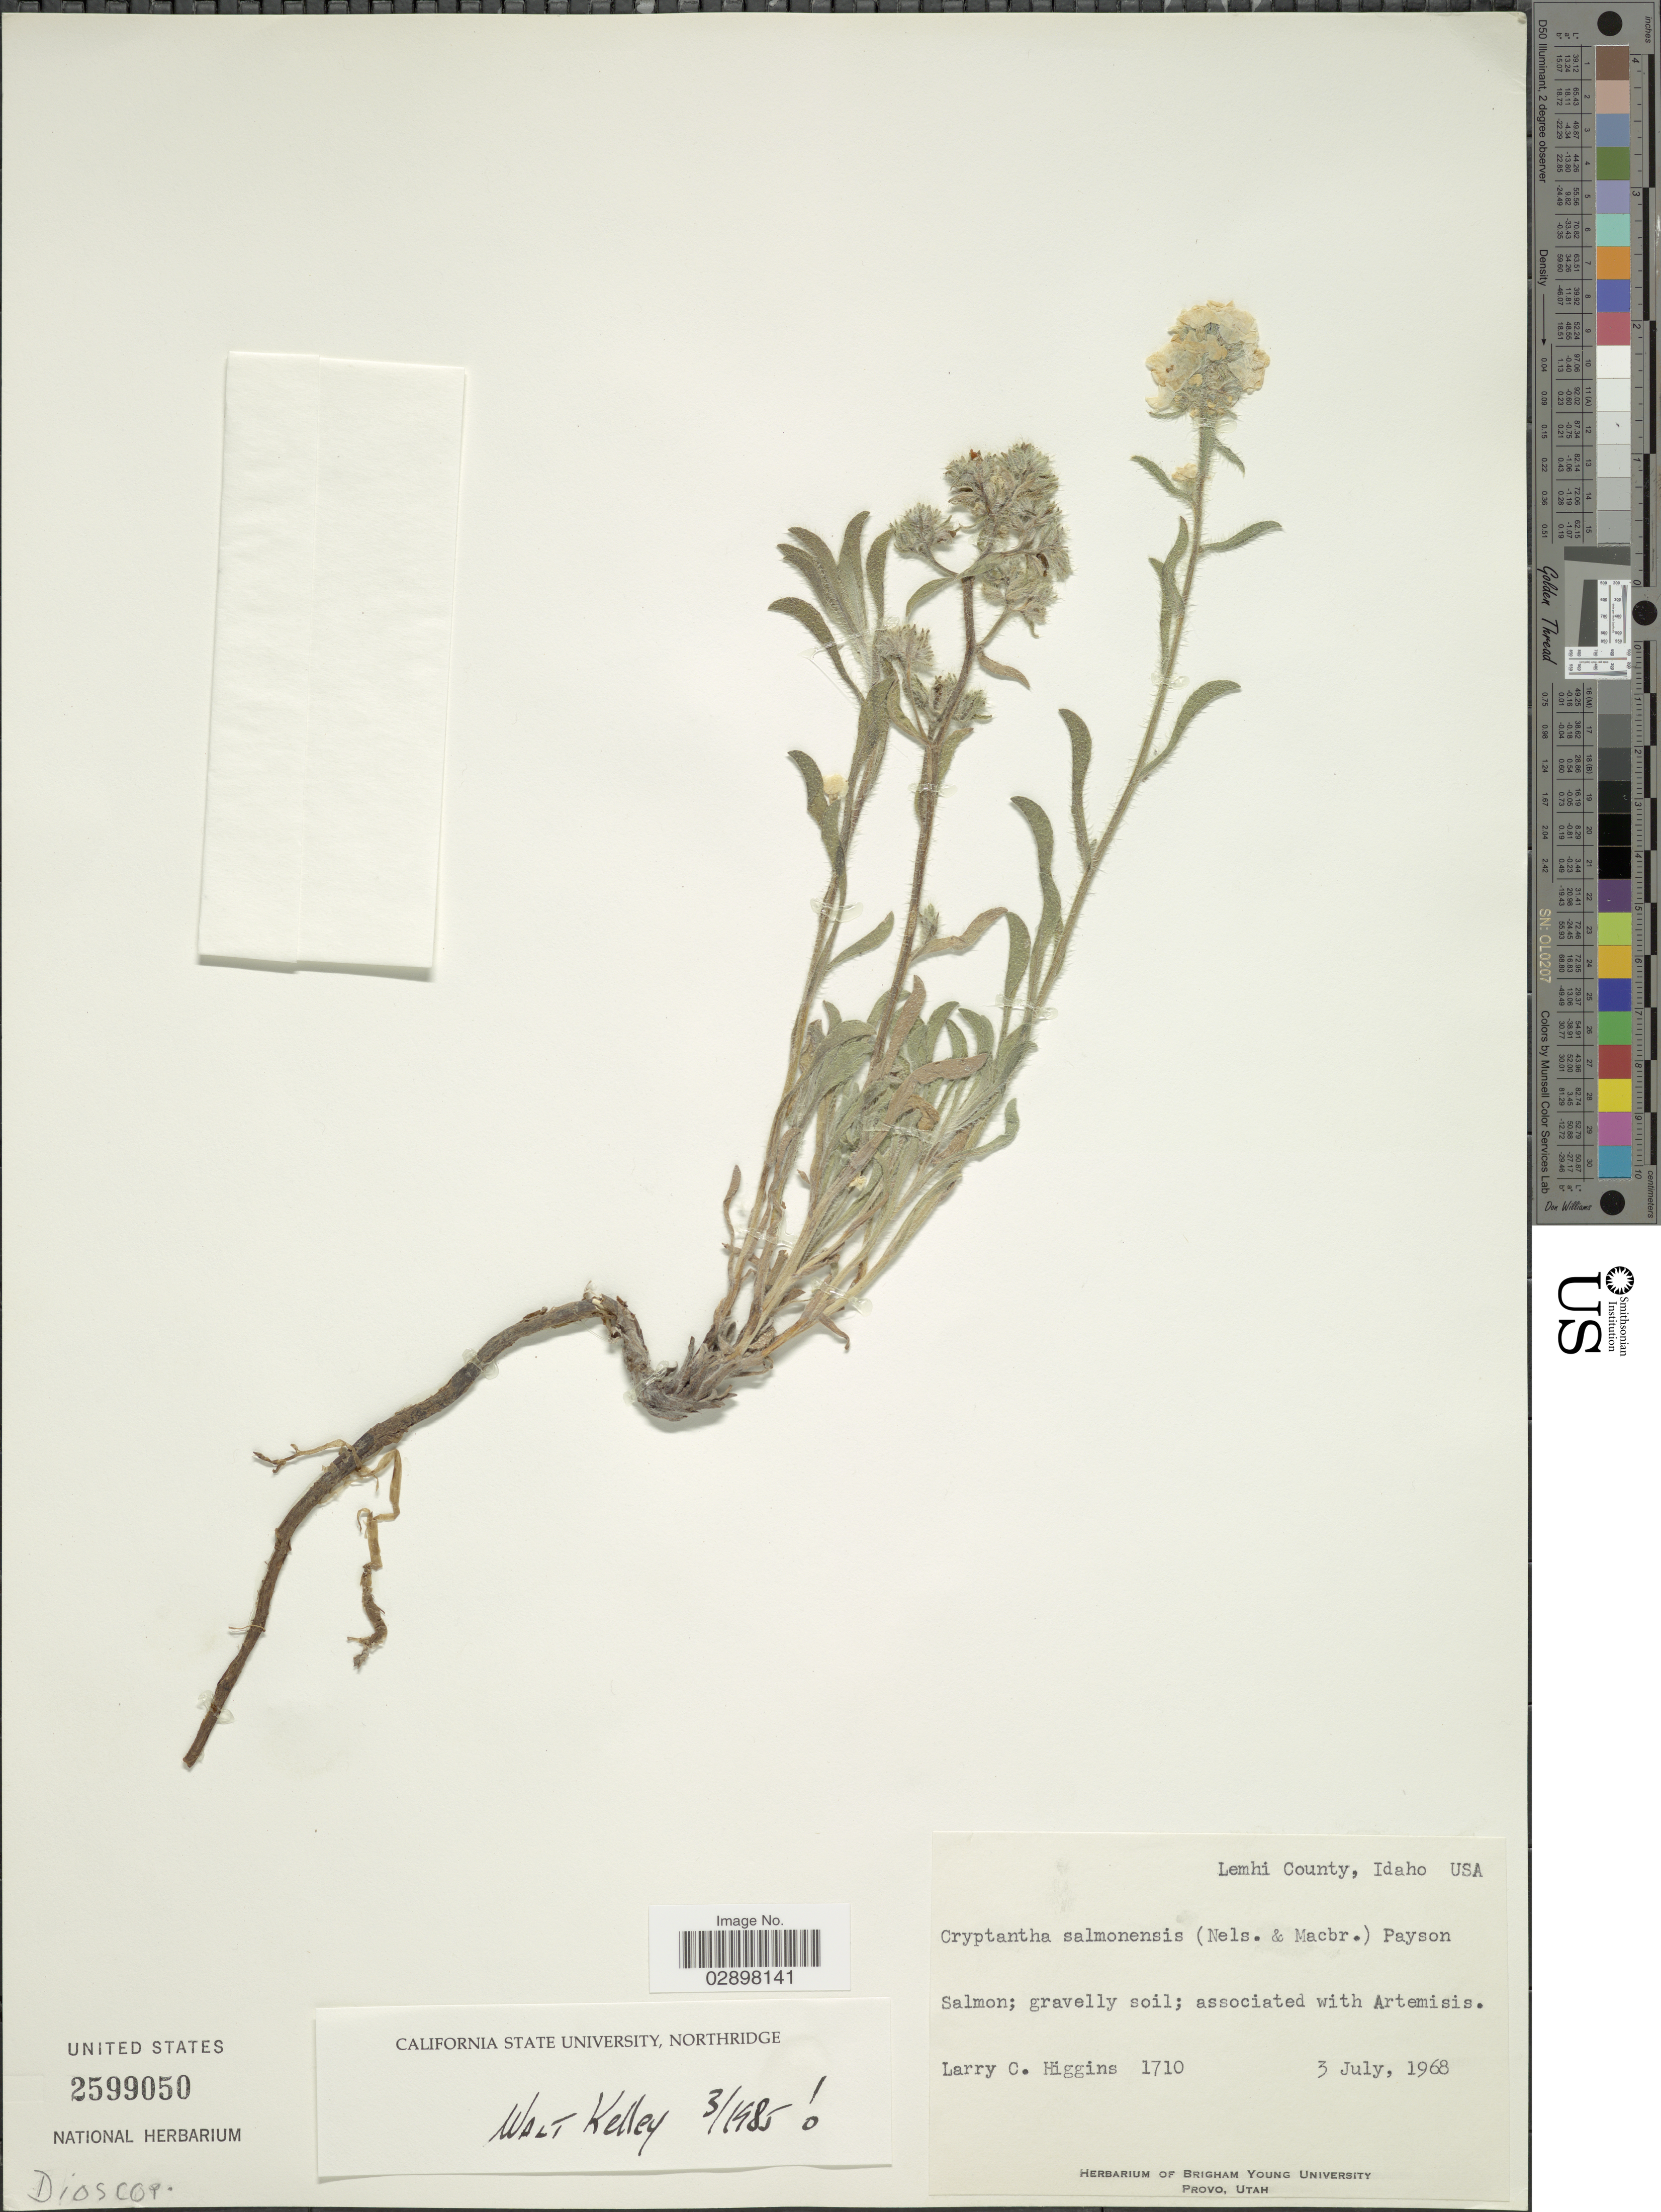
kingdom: Plantae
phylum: Tracheophyta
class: Magnoliopsida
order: Boraginales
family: Boraginaceae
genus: Cryptantha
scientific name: Cryptantha salmonensis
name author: (A. Nelson & J.F. Macbr.) Payson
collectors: L. Higgins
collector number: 1710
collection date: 1968-07-03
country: United States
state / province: Idaho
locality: Lemhi County, Salmon.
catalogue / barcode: US 2599050